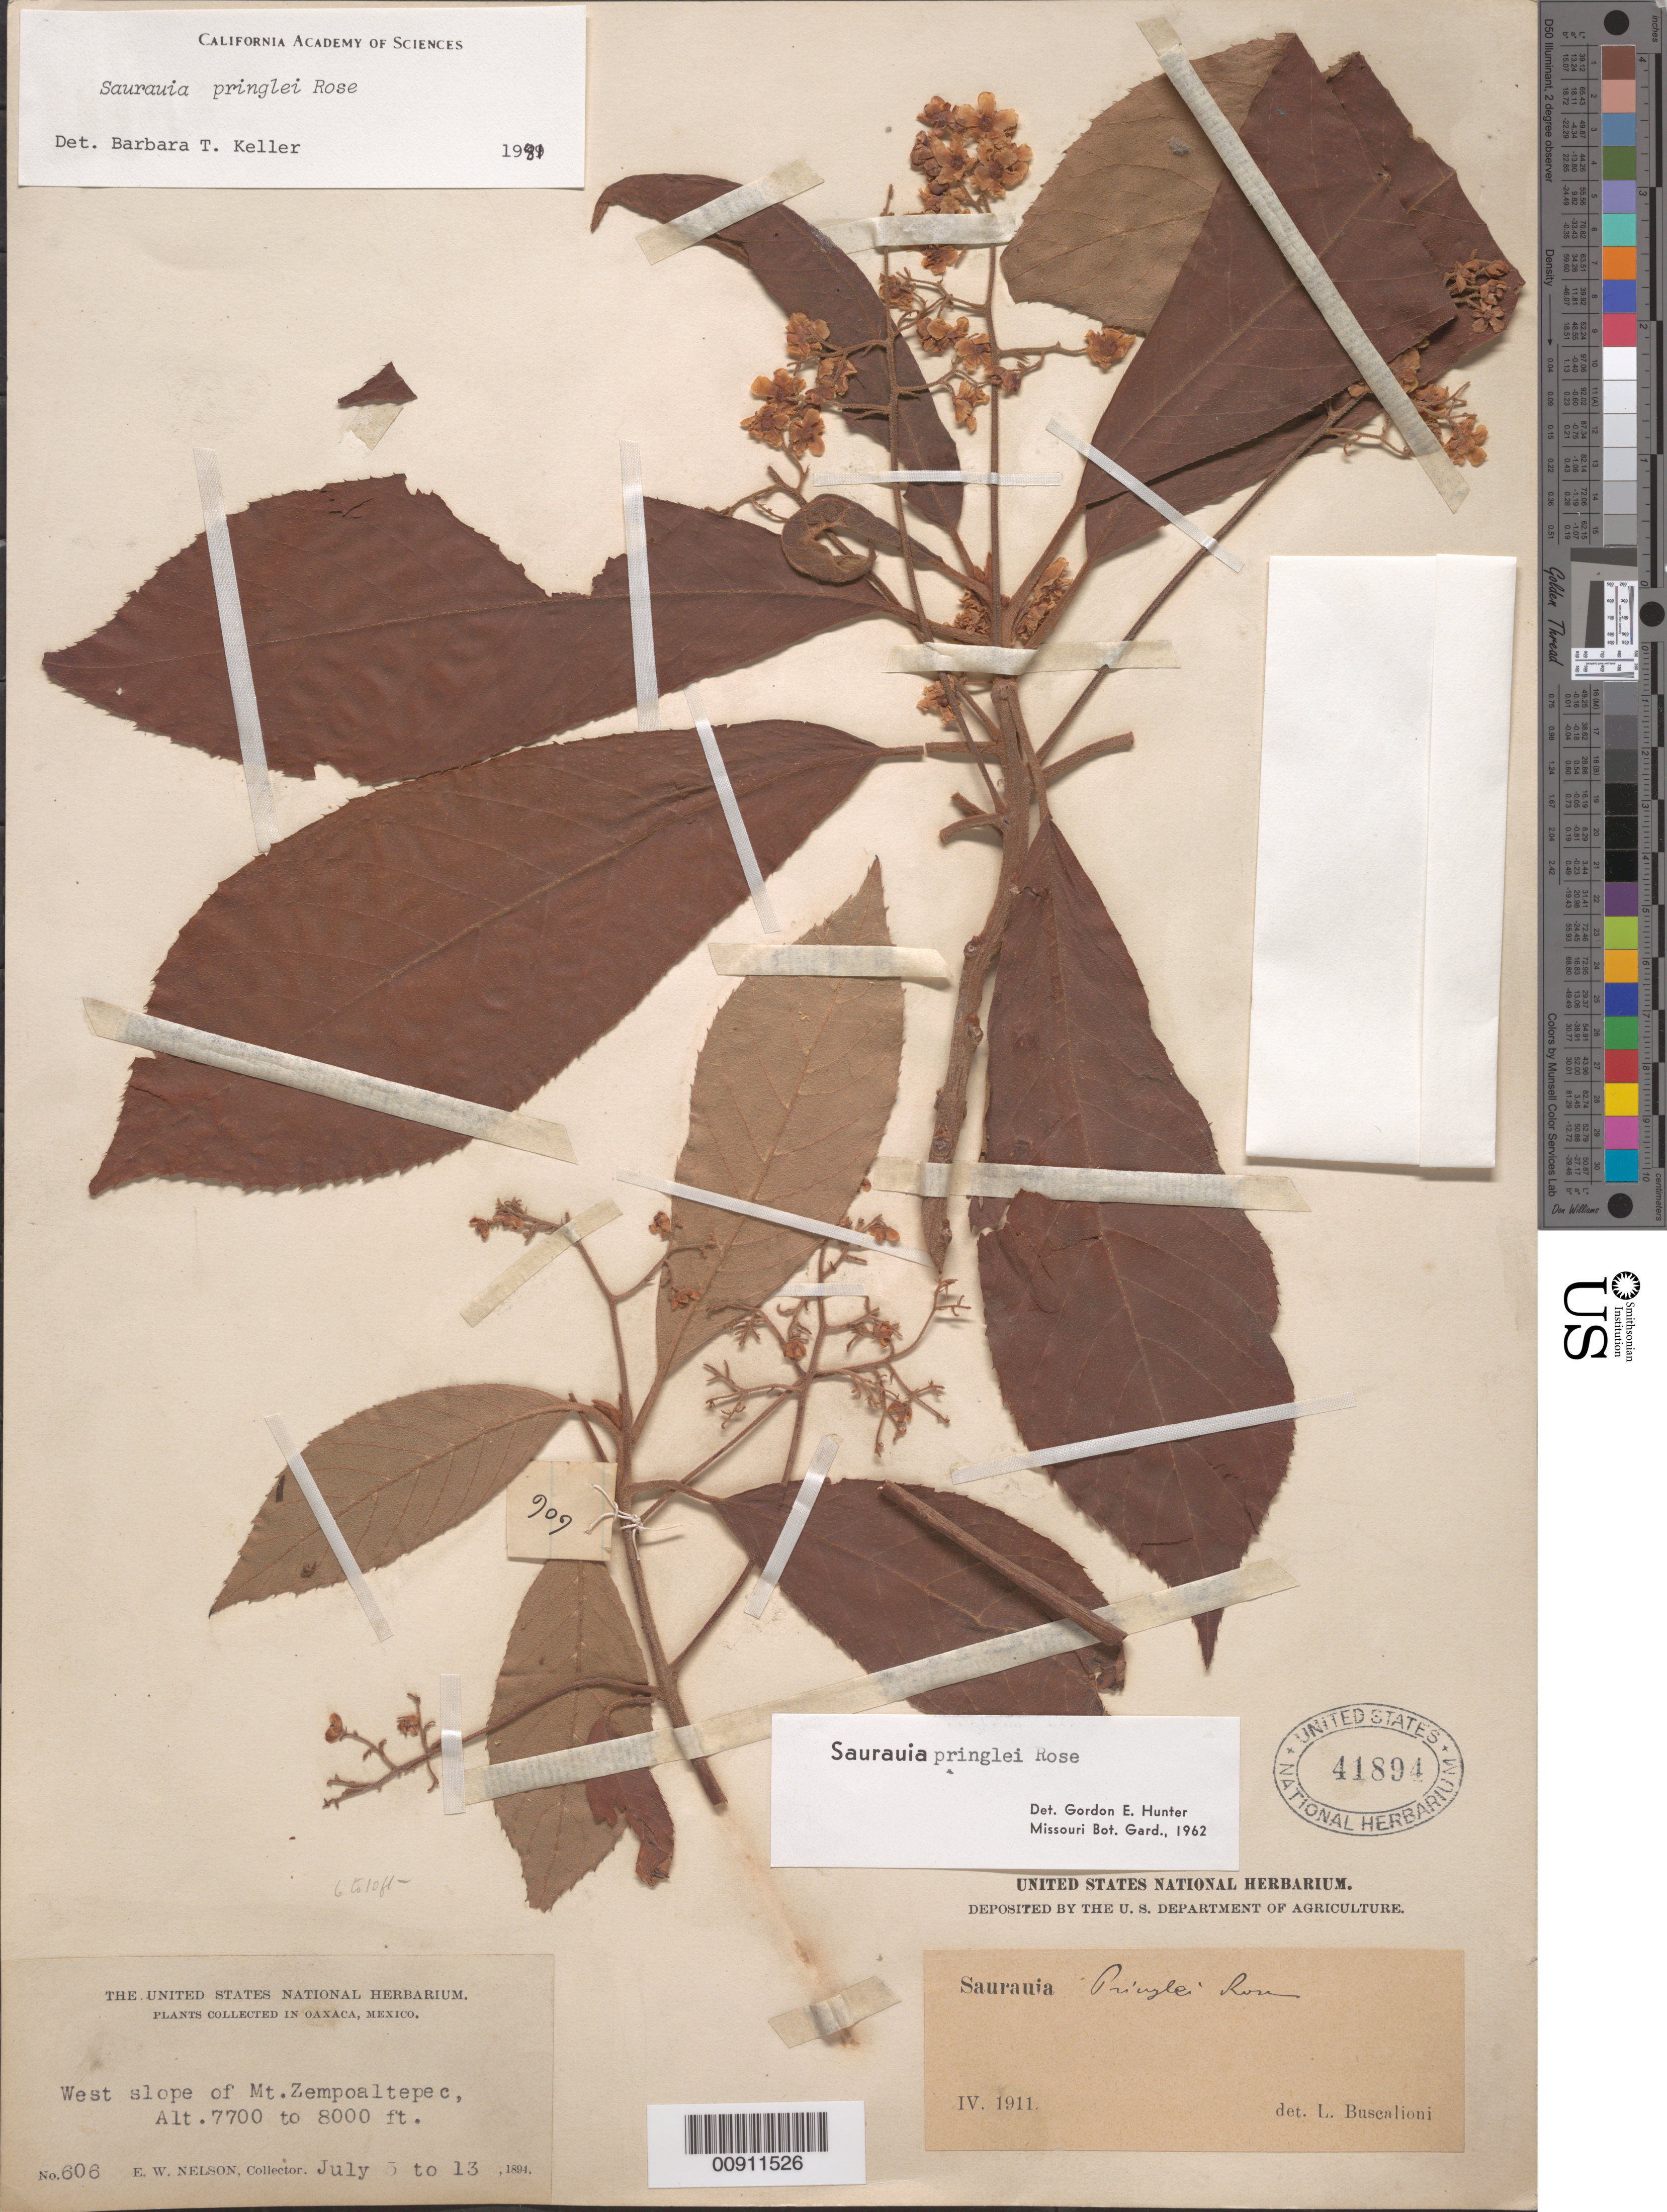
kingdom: Plantae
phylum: Tracheophyta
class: Magnoliopsida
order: Ericales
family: Actinidiaceae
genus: Saurauia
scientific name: Saurauia pringlei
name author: Rose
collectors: E. W. Nelson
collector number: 606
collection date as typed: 05 Jul 1894 to 13 Jul 1894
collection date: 1894-07-05/1894-07-13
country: Mexico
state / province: Oaxaca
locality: West slope of Mt. Zempoaltepec, Oaxaca.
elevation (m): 2347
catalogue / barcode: US 41894